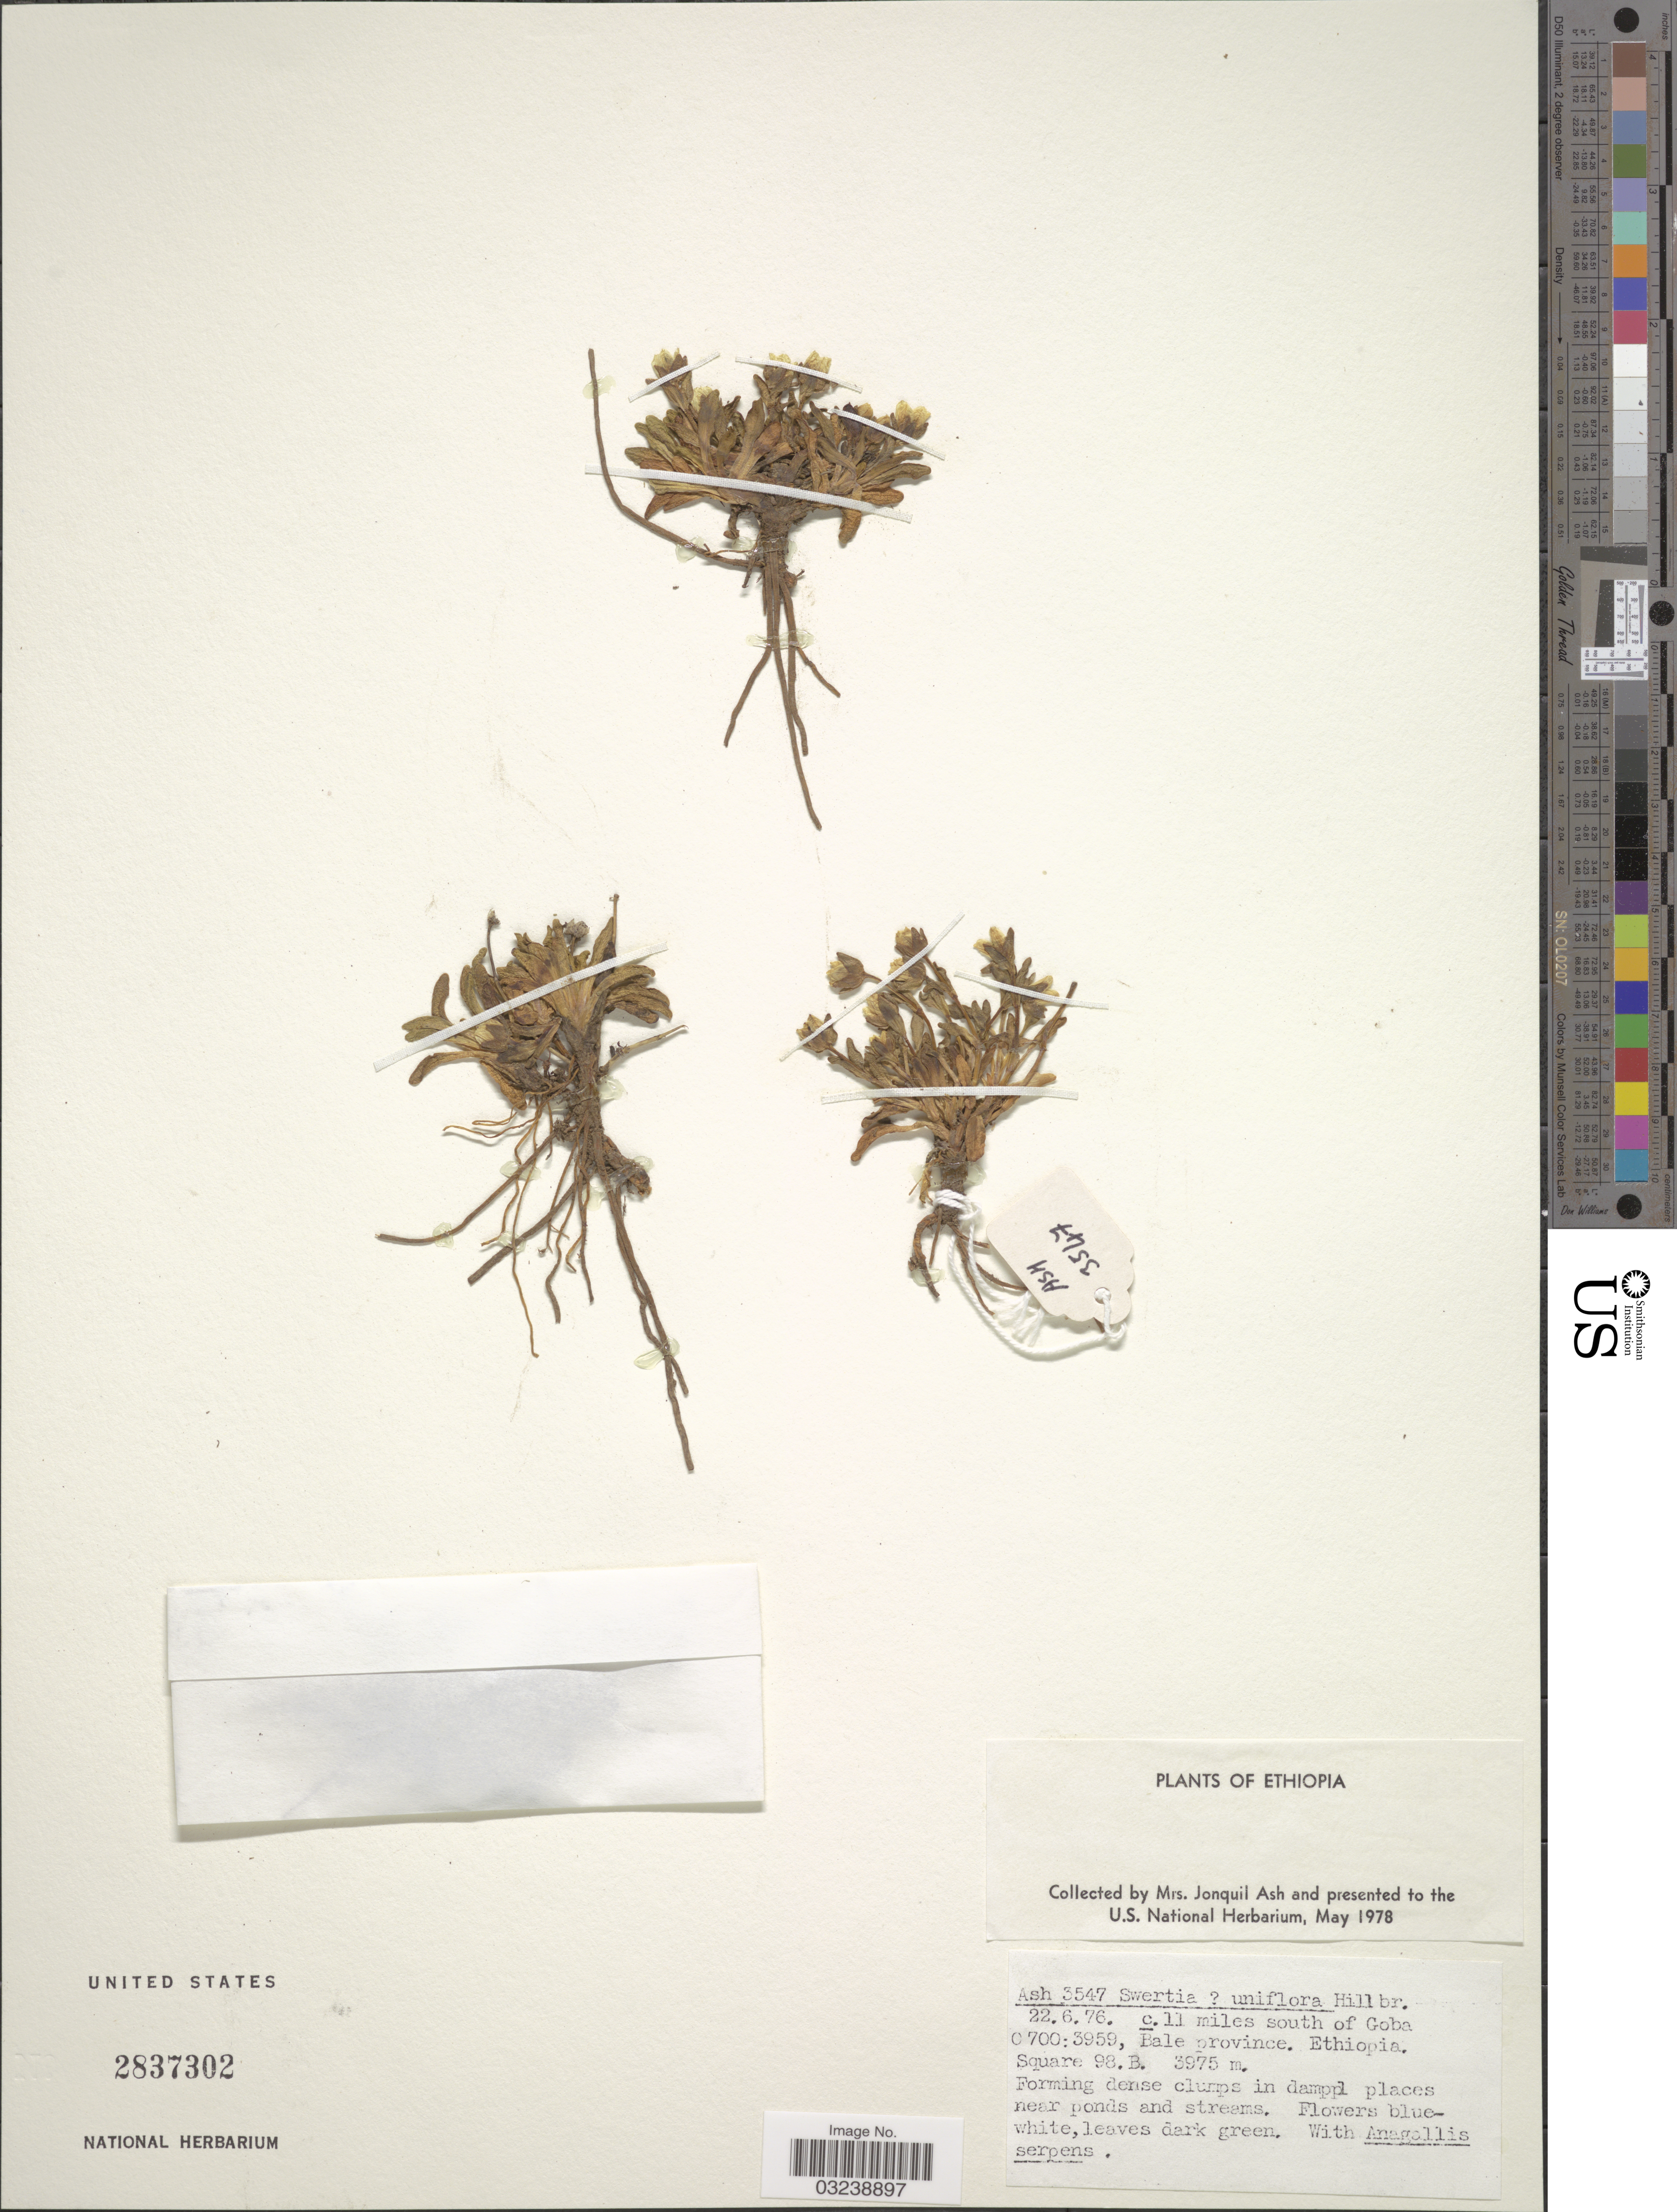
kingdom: Plantae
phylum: Tracheophyta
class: Magnoliopsida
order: Gentianales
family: Gentianaceae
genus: Swertia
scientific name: Swertia uniflora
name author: Mildbr.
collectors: J. Ash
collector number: Ash3547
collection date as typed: Transcribed d/m/y: 22/6/76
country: Ethiopia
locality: C. 11 miles south of Goba 0 700:3959, Bale province. Square 98B.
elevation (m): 3975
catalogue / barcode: US 2837302